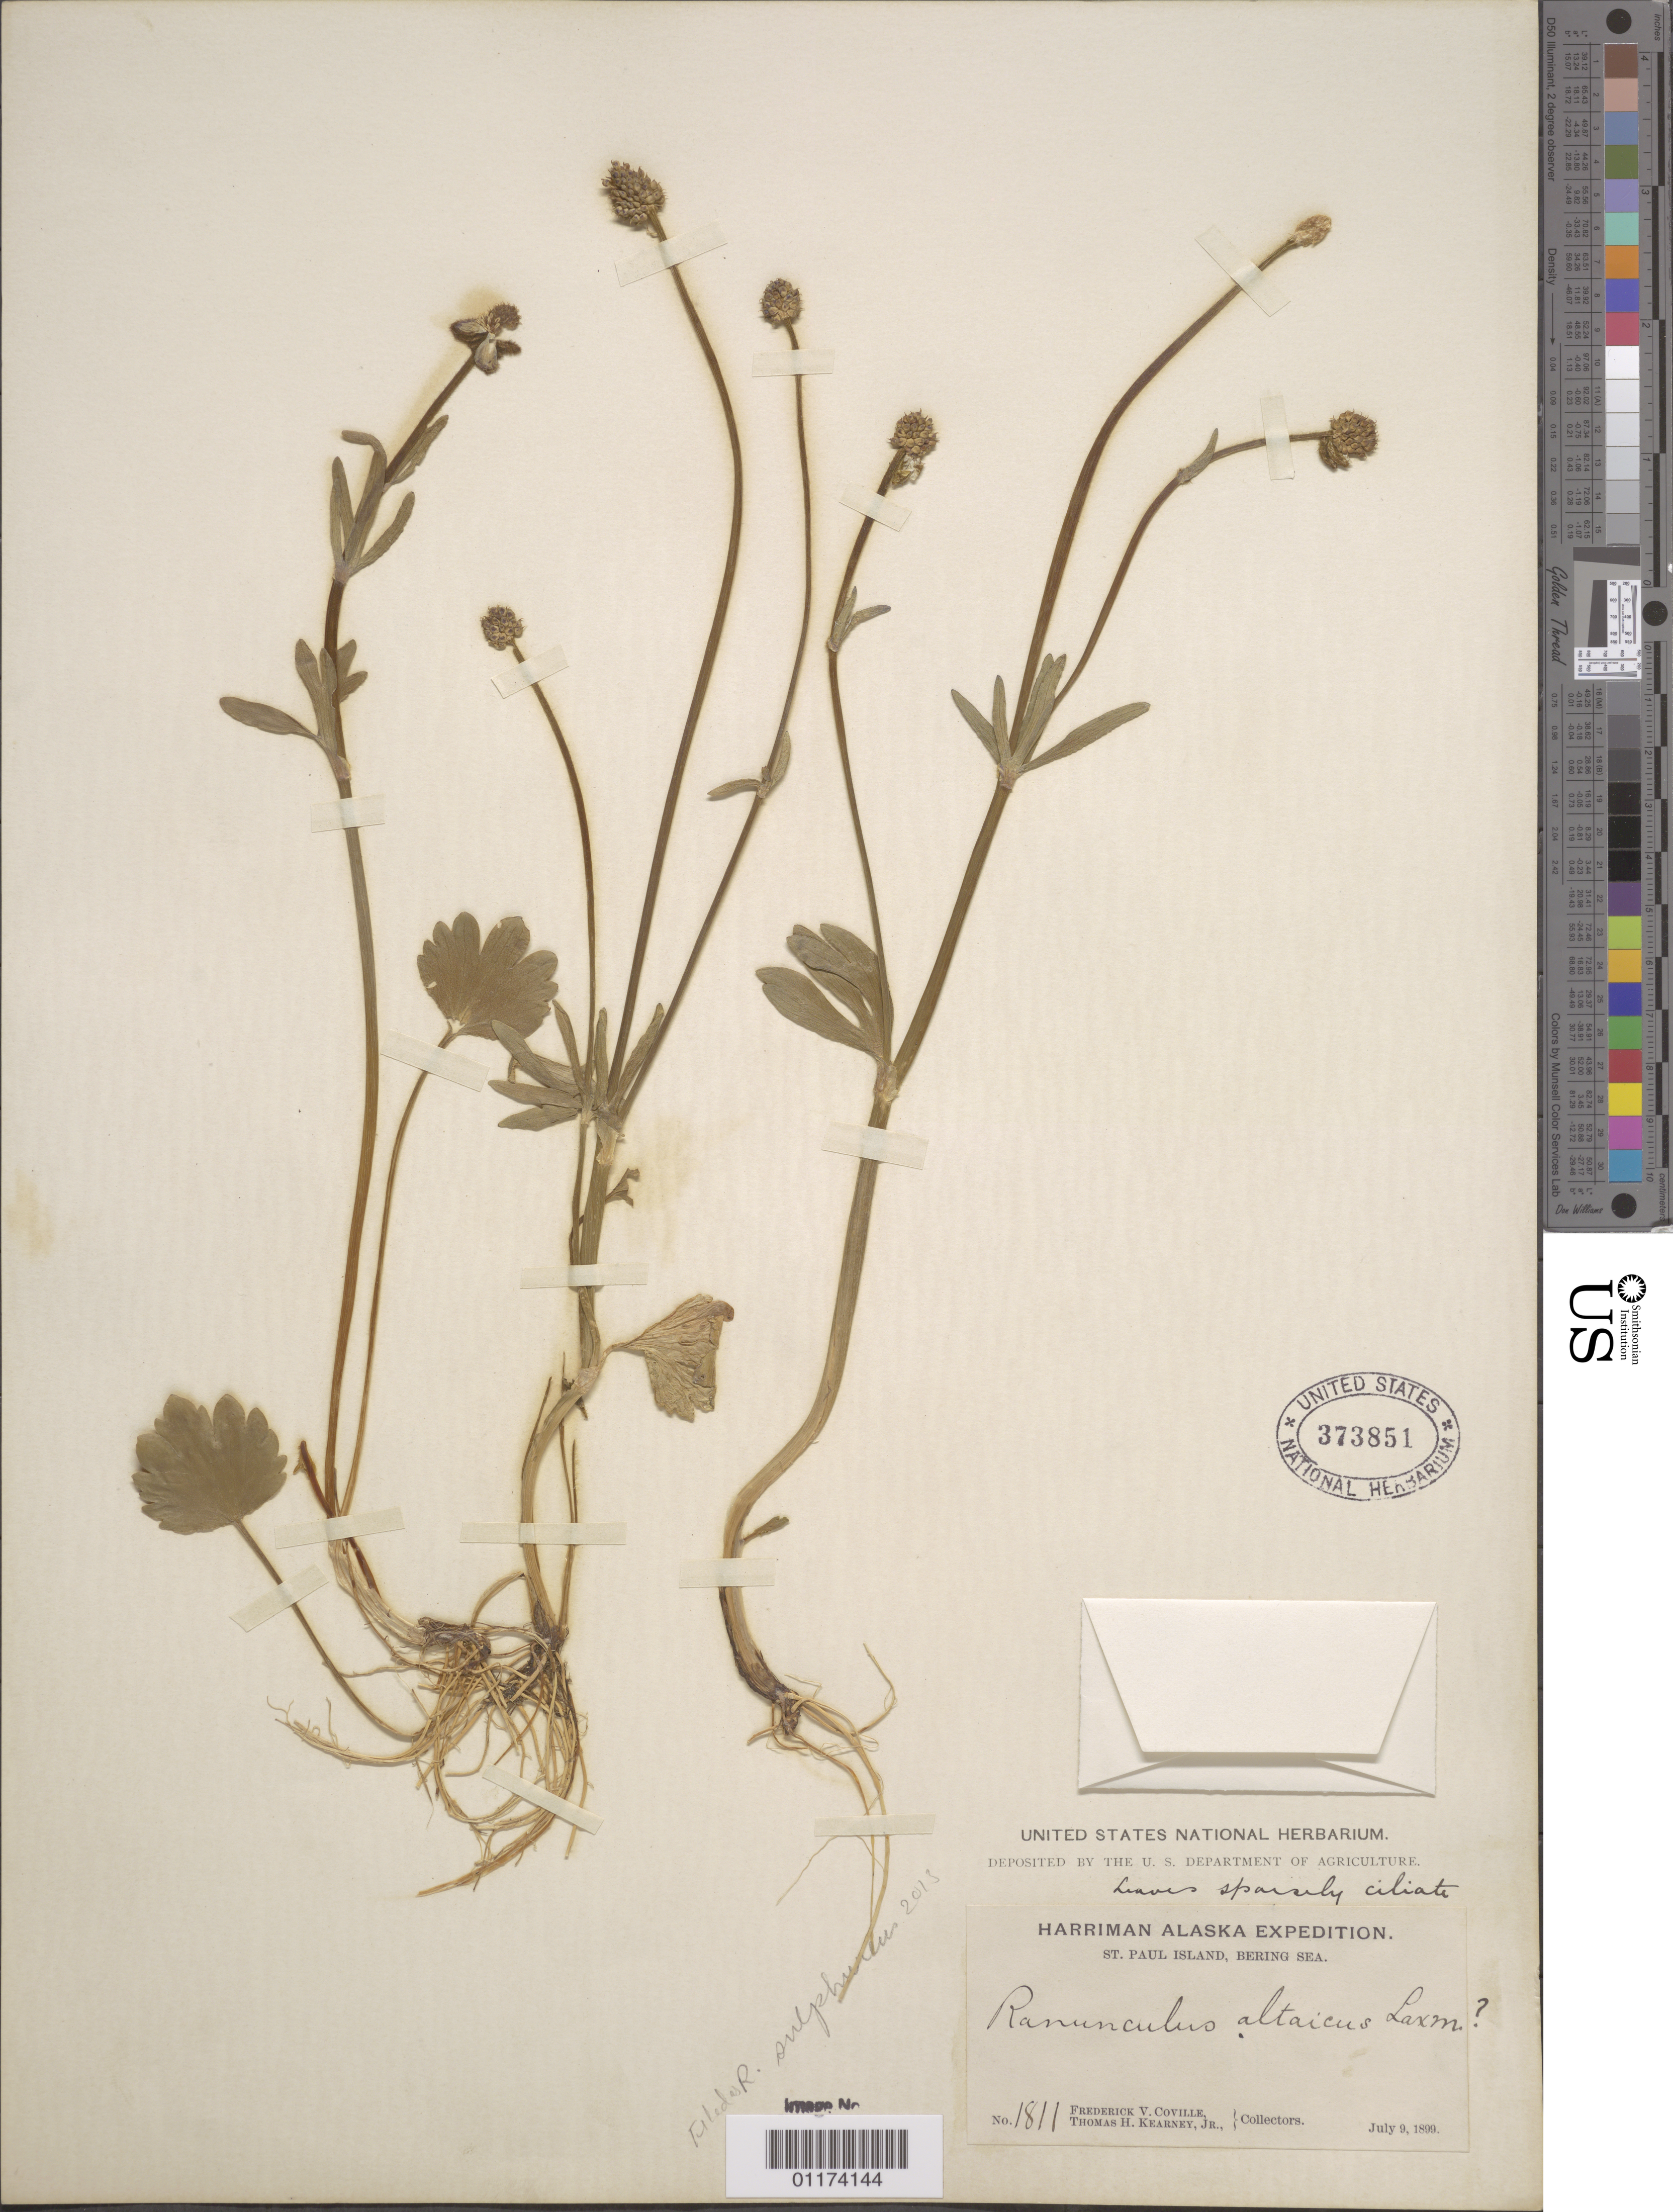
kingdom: Plantae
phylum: Tracheophyta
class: Magnoliopsida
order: Ranunculales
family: Ranunculaceae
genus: Ranunculus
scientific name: Ranunculus sulphureus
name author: Sol.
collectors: F. V. Coville & T. H. Kearney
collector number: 1811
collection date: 1899-07-09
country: United States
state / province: Alaska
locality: St Paul Island, Bering Sea.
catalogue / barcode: US 373851